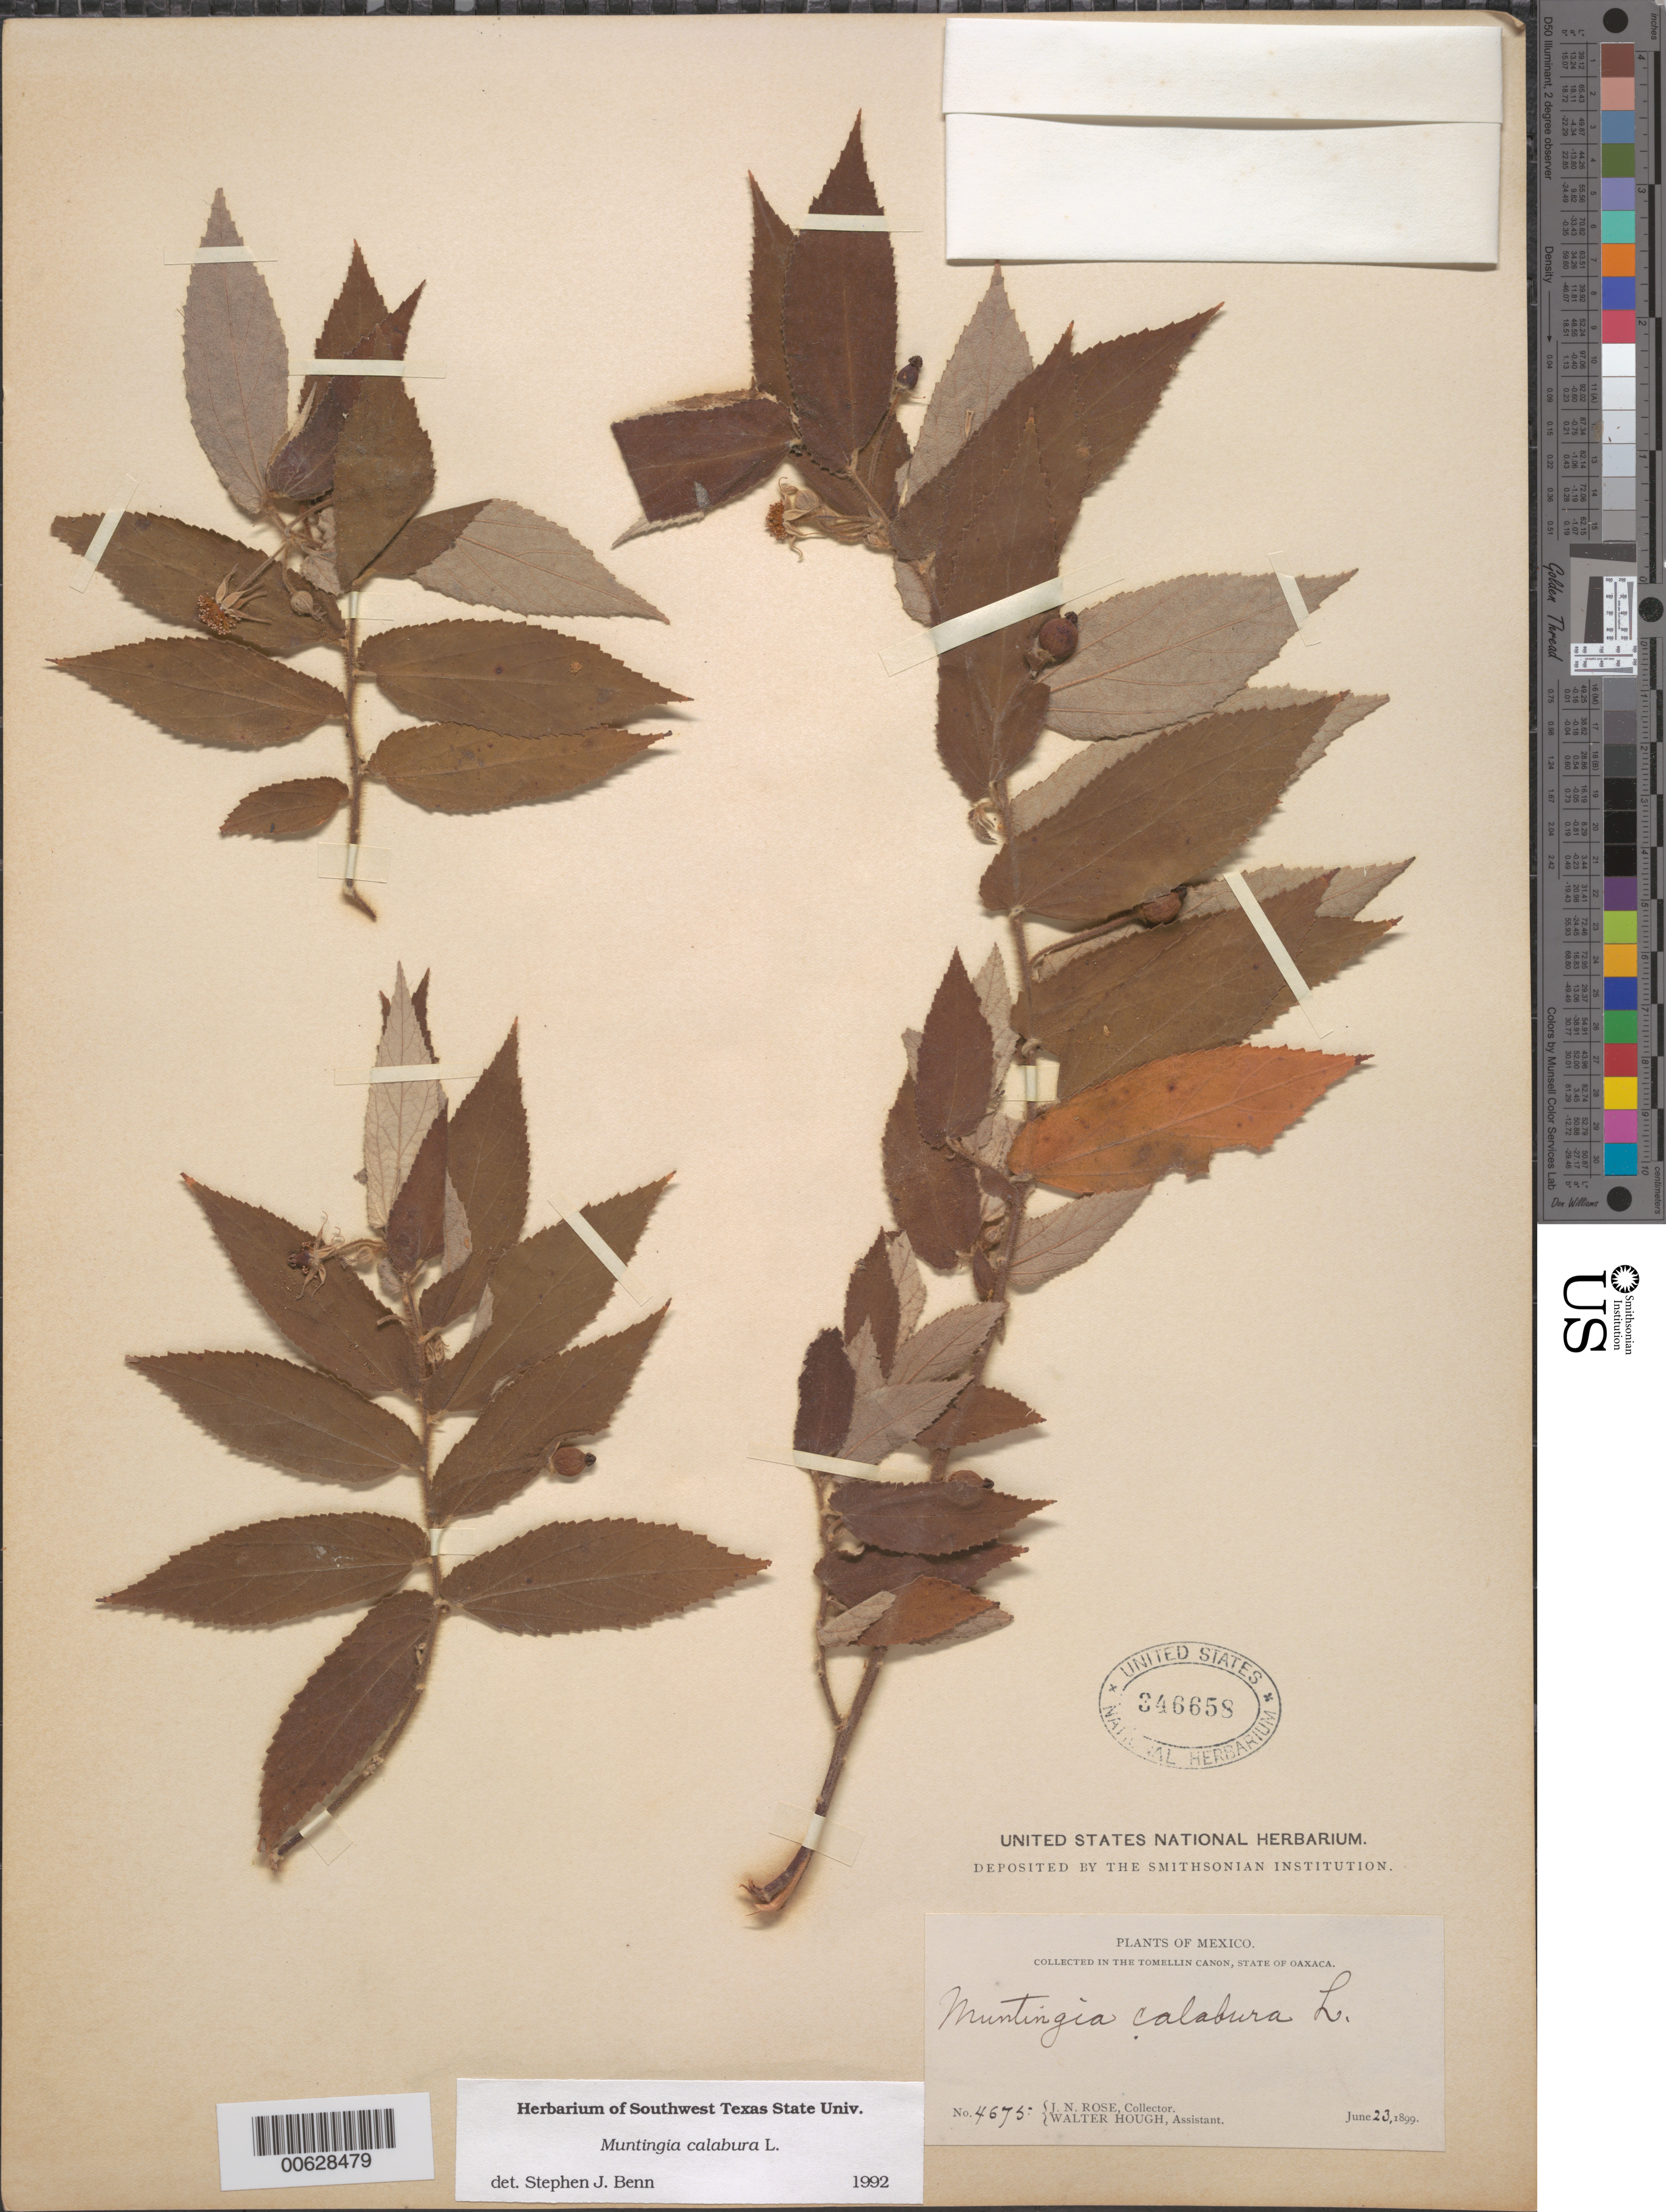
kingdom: Plantae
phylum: Tracheophyta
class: Magnoliopsida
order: Malvales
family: Muntingiaceae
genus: Muntingia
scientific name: Muntingia calabura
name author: L.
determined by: Benn, S. J.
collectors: J. N. Rose & W. Hough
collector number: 4675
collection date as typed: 23 Jun 1899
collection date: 1899-06-23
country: Mexico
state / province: Oaxaca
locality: Tomellin Canon.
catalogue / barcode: US 346658